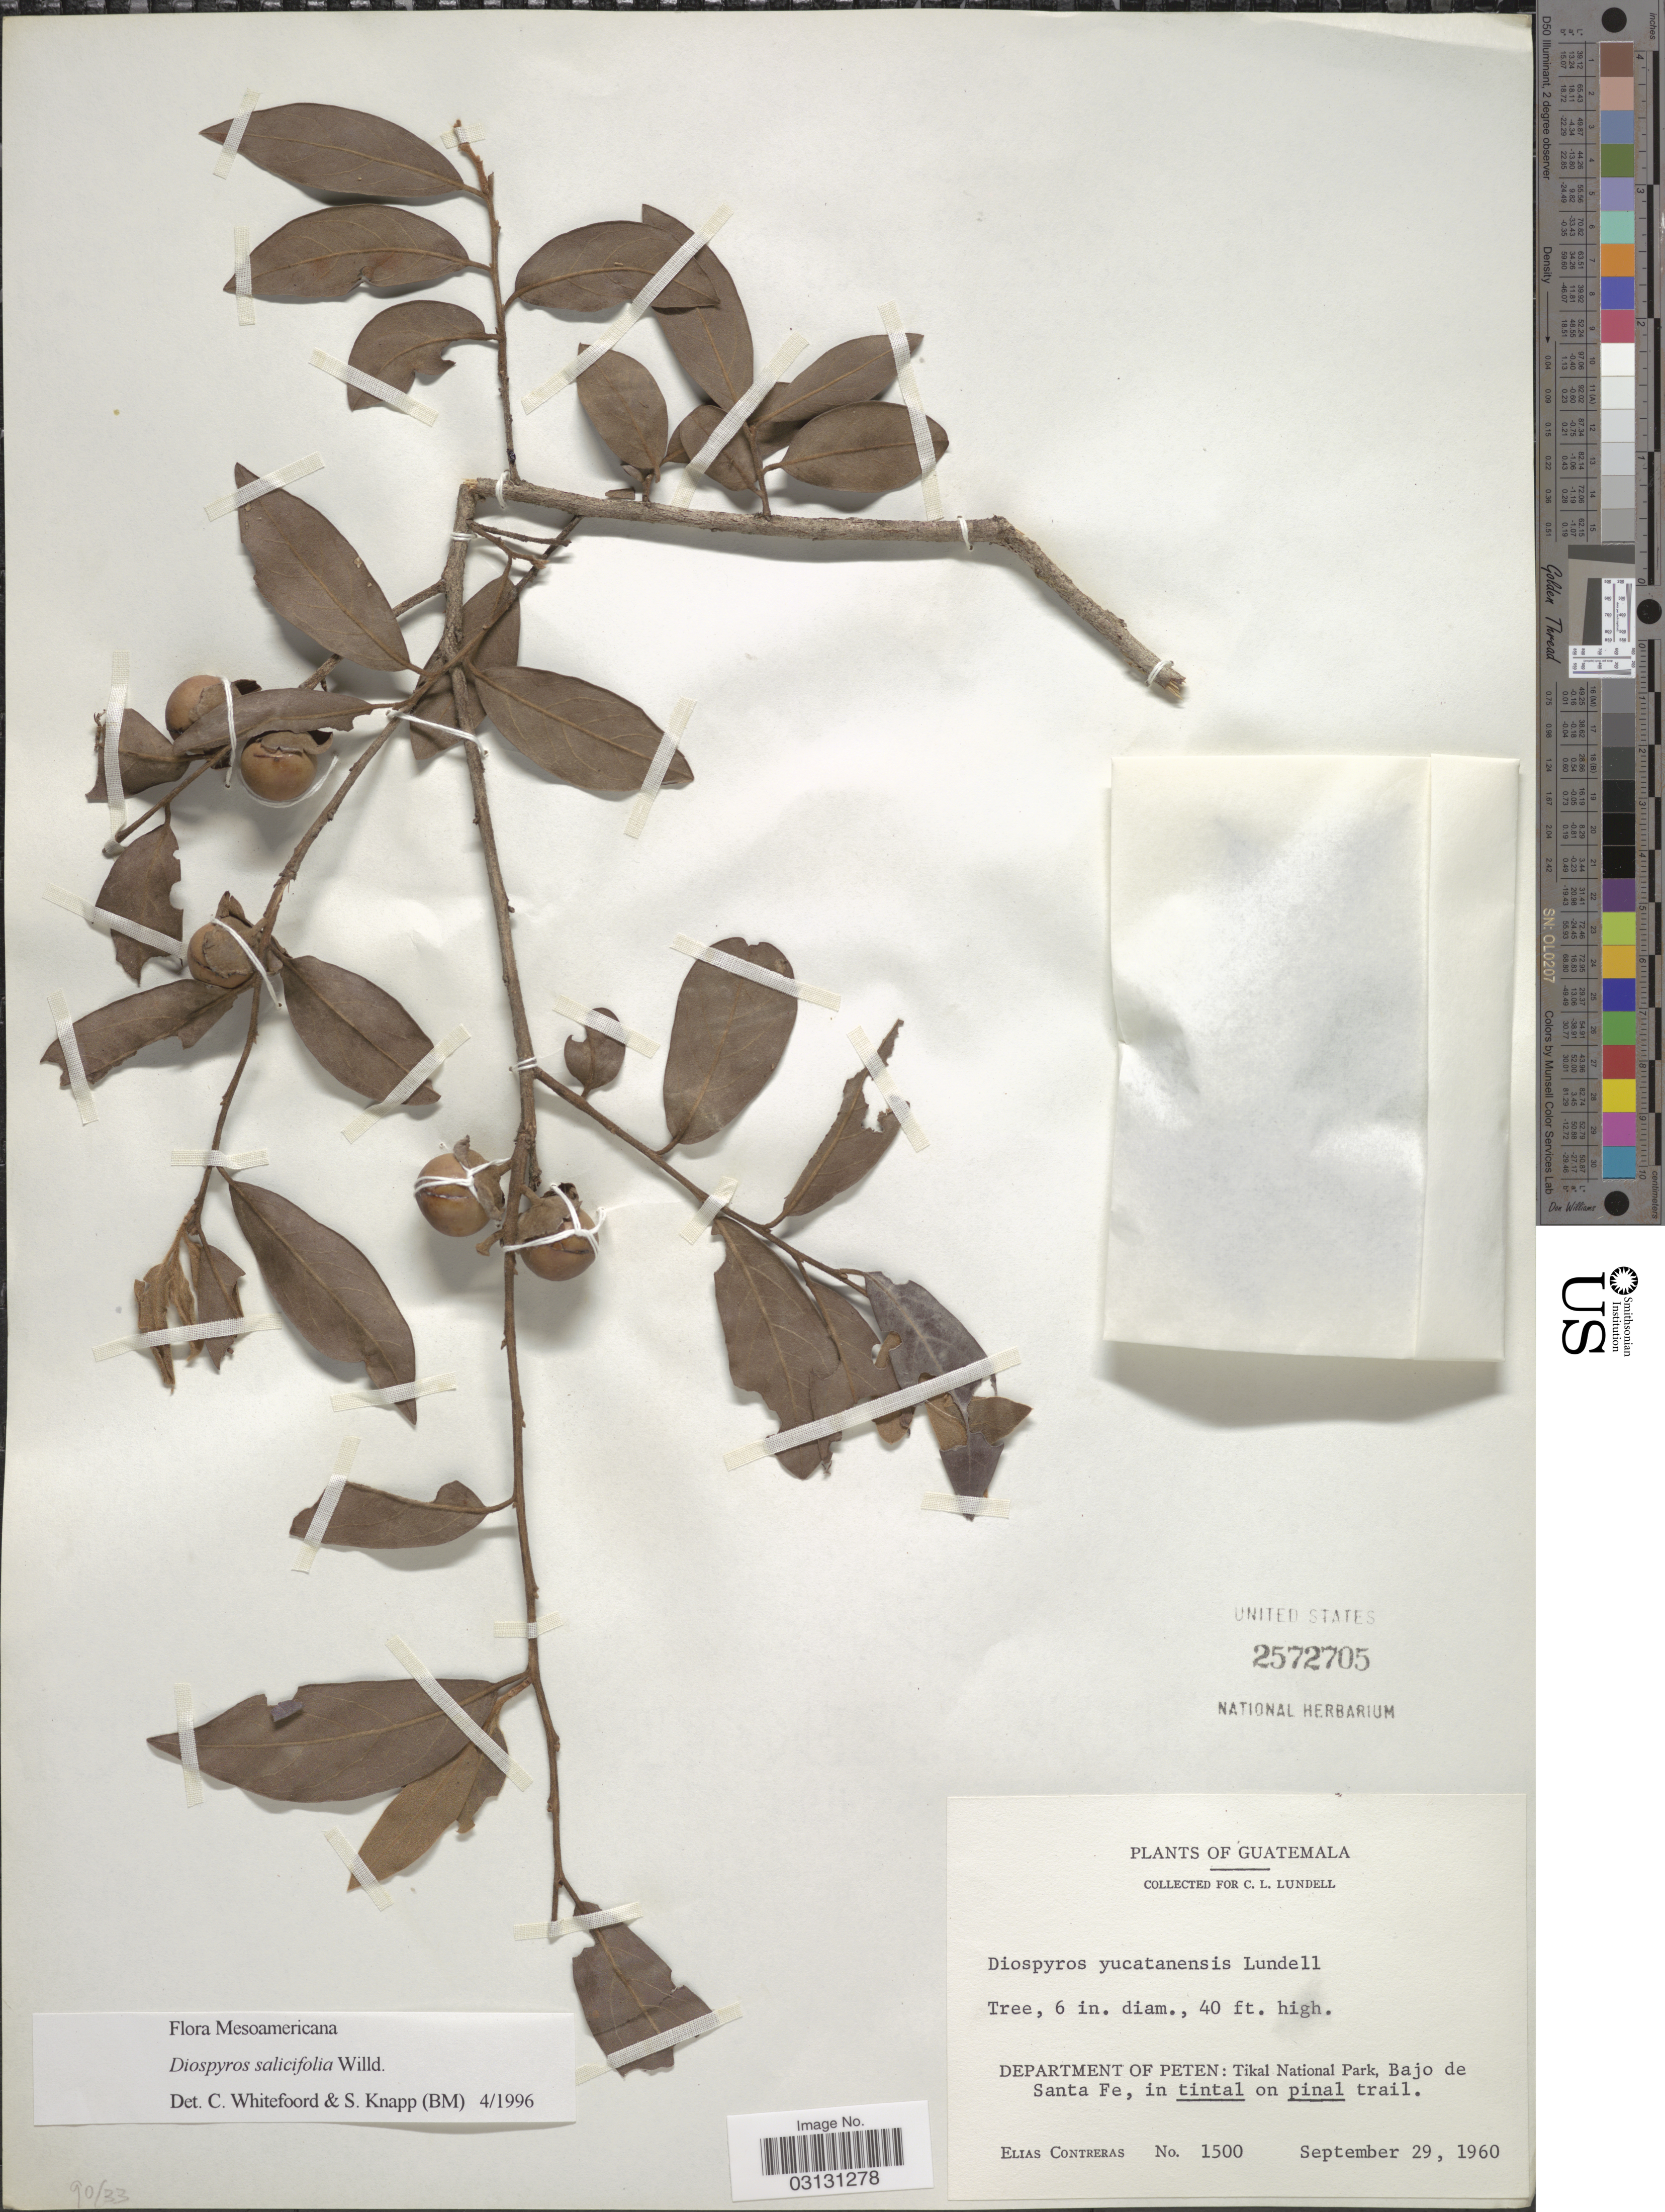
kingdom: Plantae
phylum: Tracheophyta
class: Magnoliopsida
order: Ericales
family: Ebenaceae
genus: Diospyros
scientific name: Diospyros salicifolia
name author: Humb. & Bonpl. ex Willd.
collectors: E. Contreras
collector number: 1500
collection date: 1960-09-29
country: Guatemala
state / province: El Petén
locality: Department of Peten: Tikal National Park, Bajo de Santa Fe, in tintal on pinal trail.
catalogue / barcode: US 2572705